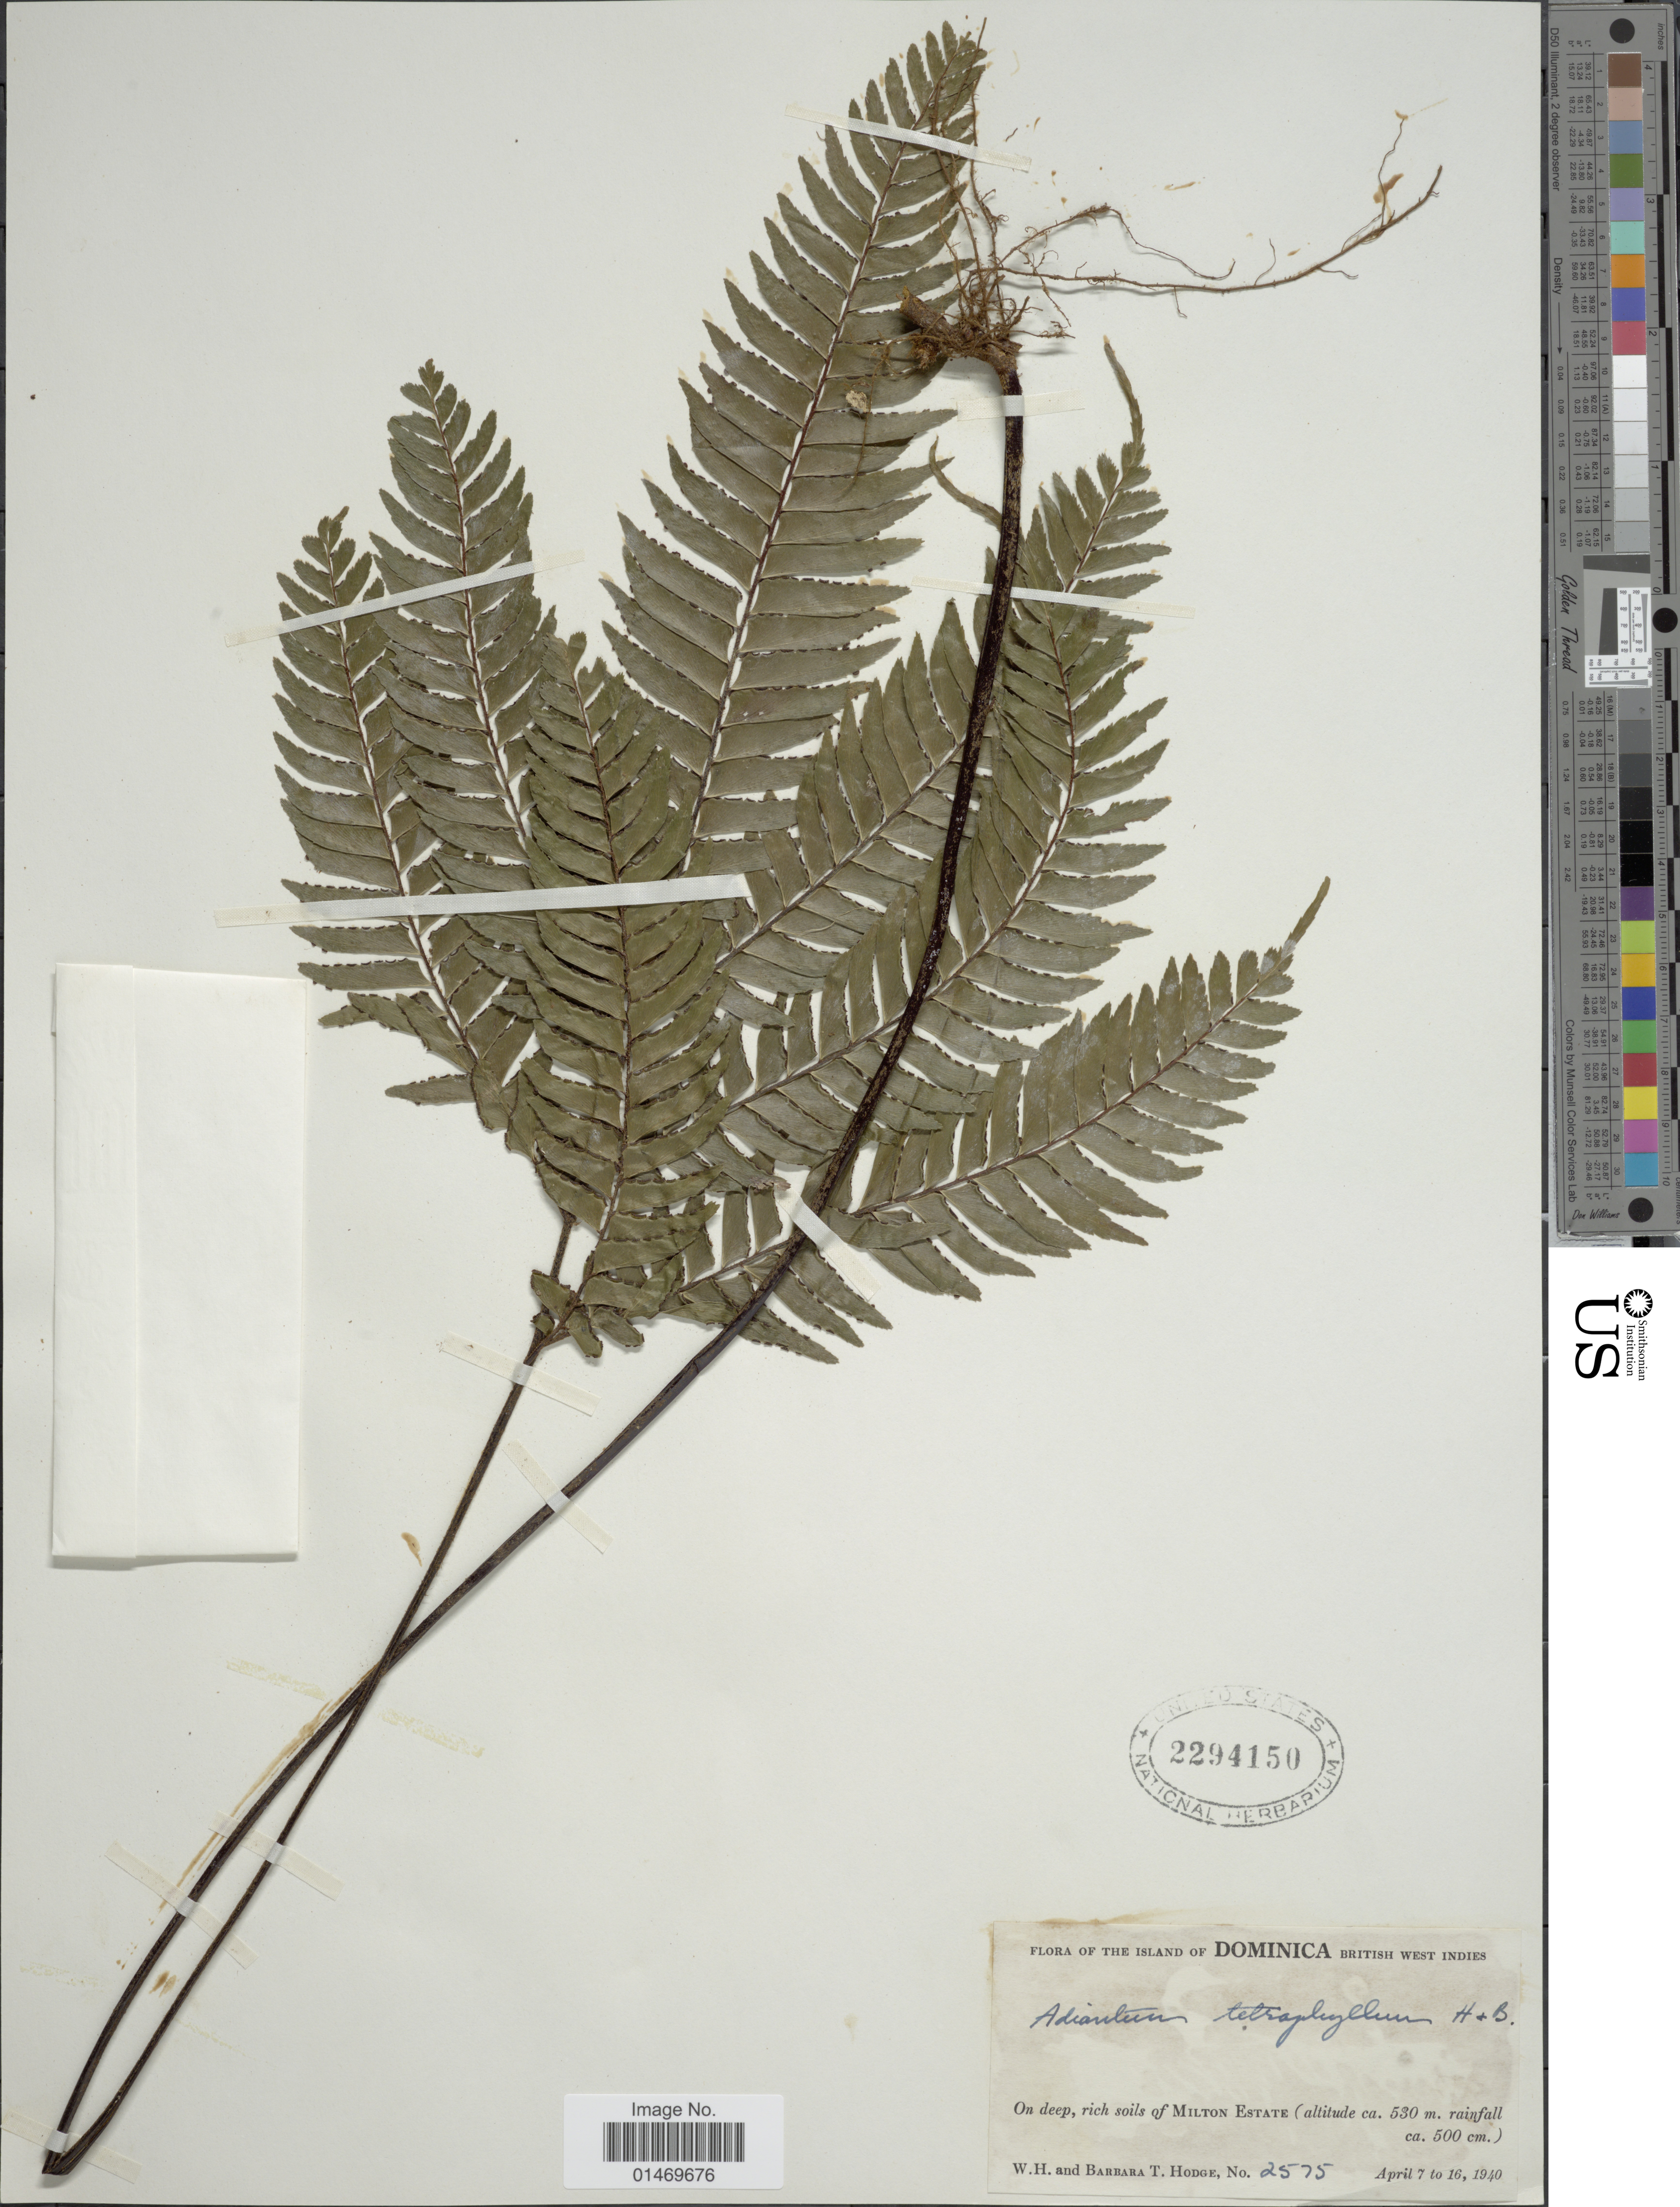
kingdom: Plantae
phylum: Tracheophyta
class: Polypodiopsida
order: Polypodiales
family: Pteridaceae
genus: Adiantum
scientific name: Adiantum tetraphyllum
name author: Humb. & Bonpl. ex Willd.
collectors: W. Hodge & B. Hodge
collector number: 2575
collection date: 1940-04-07/1940-04-16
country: Dominica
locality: Island Dominica, West Indies, on deep, rich soils of Milton Etstate.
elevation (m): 530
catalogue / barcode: US 2294150